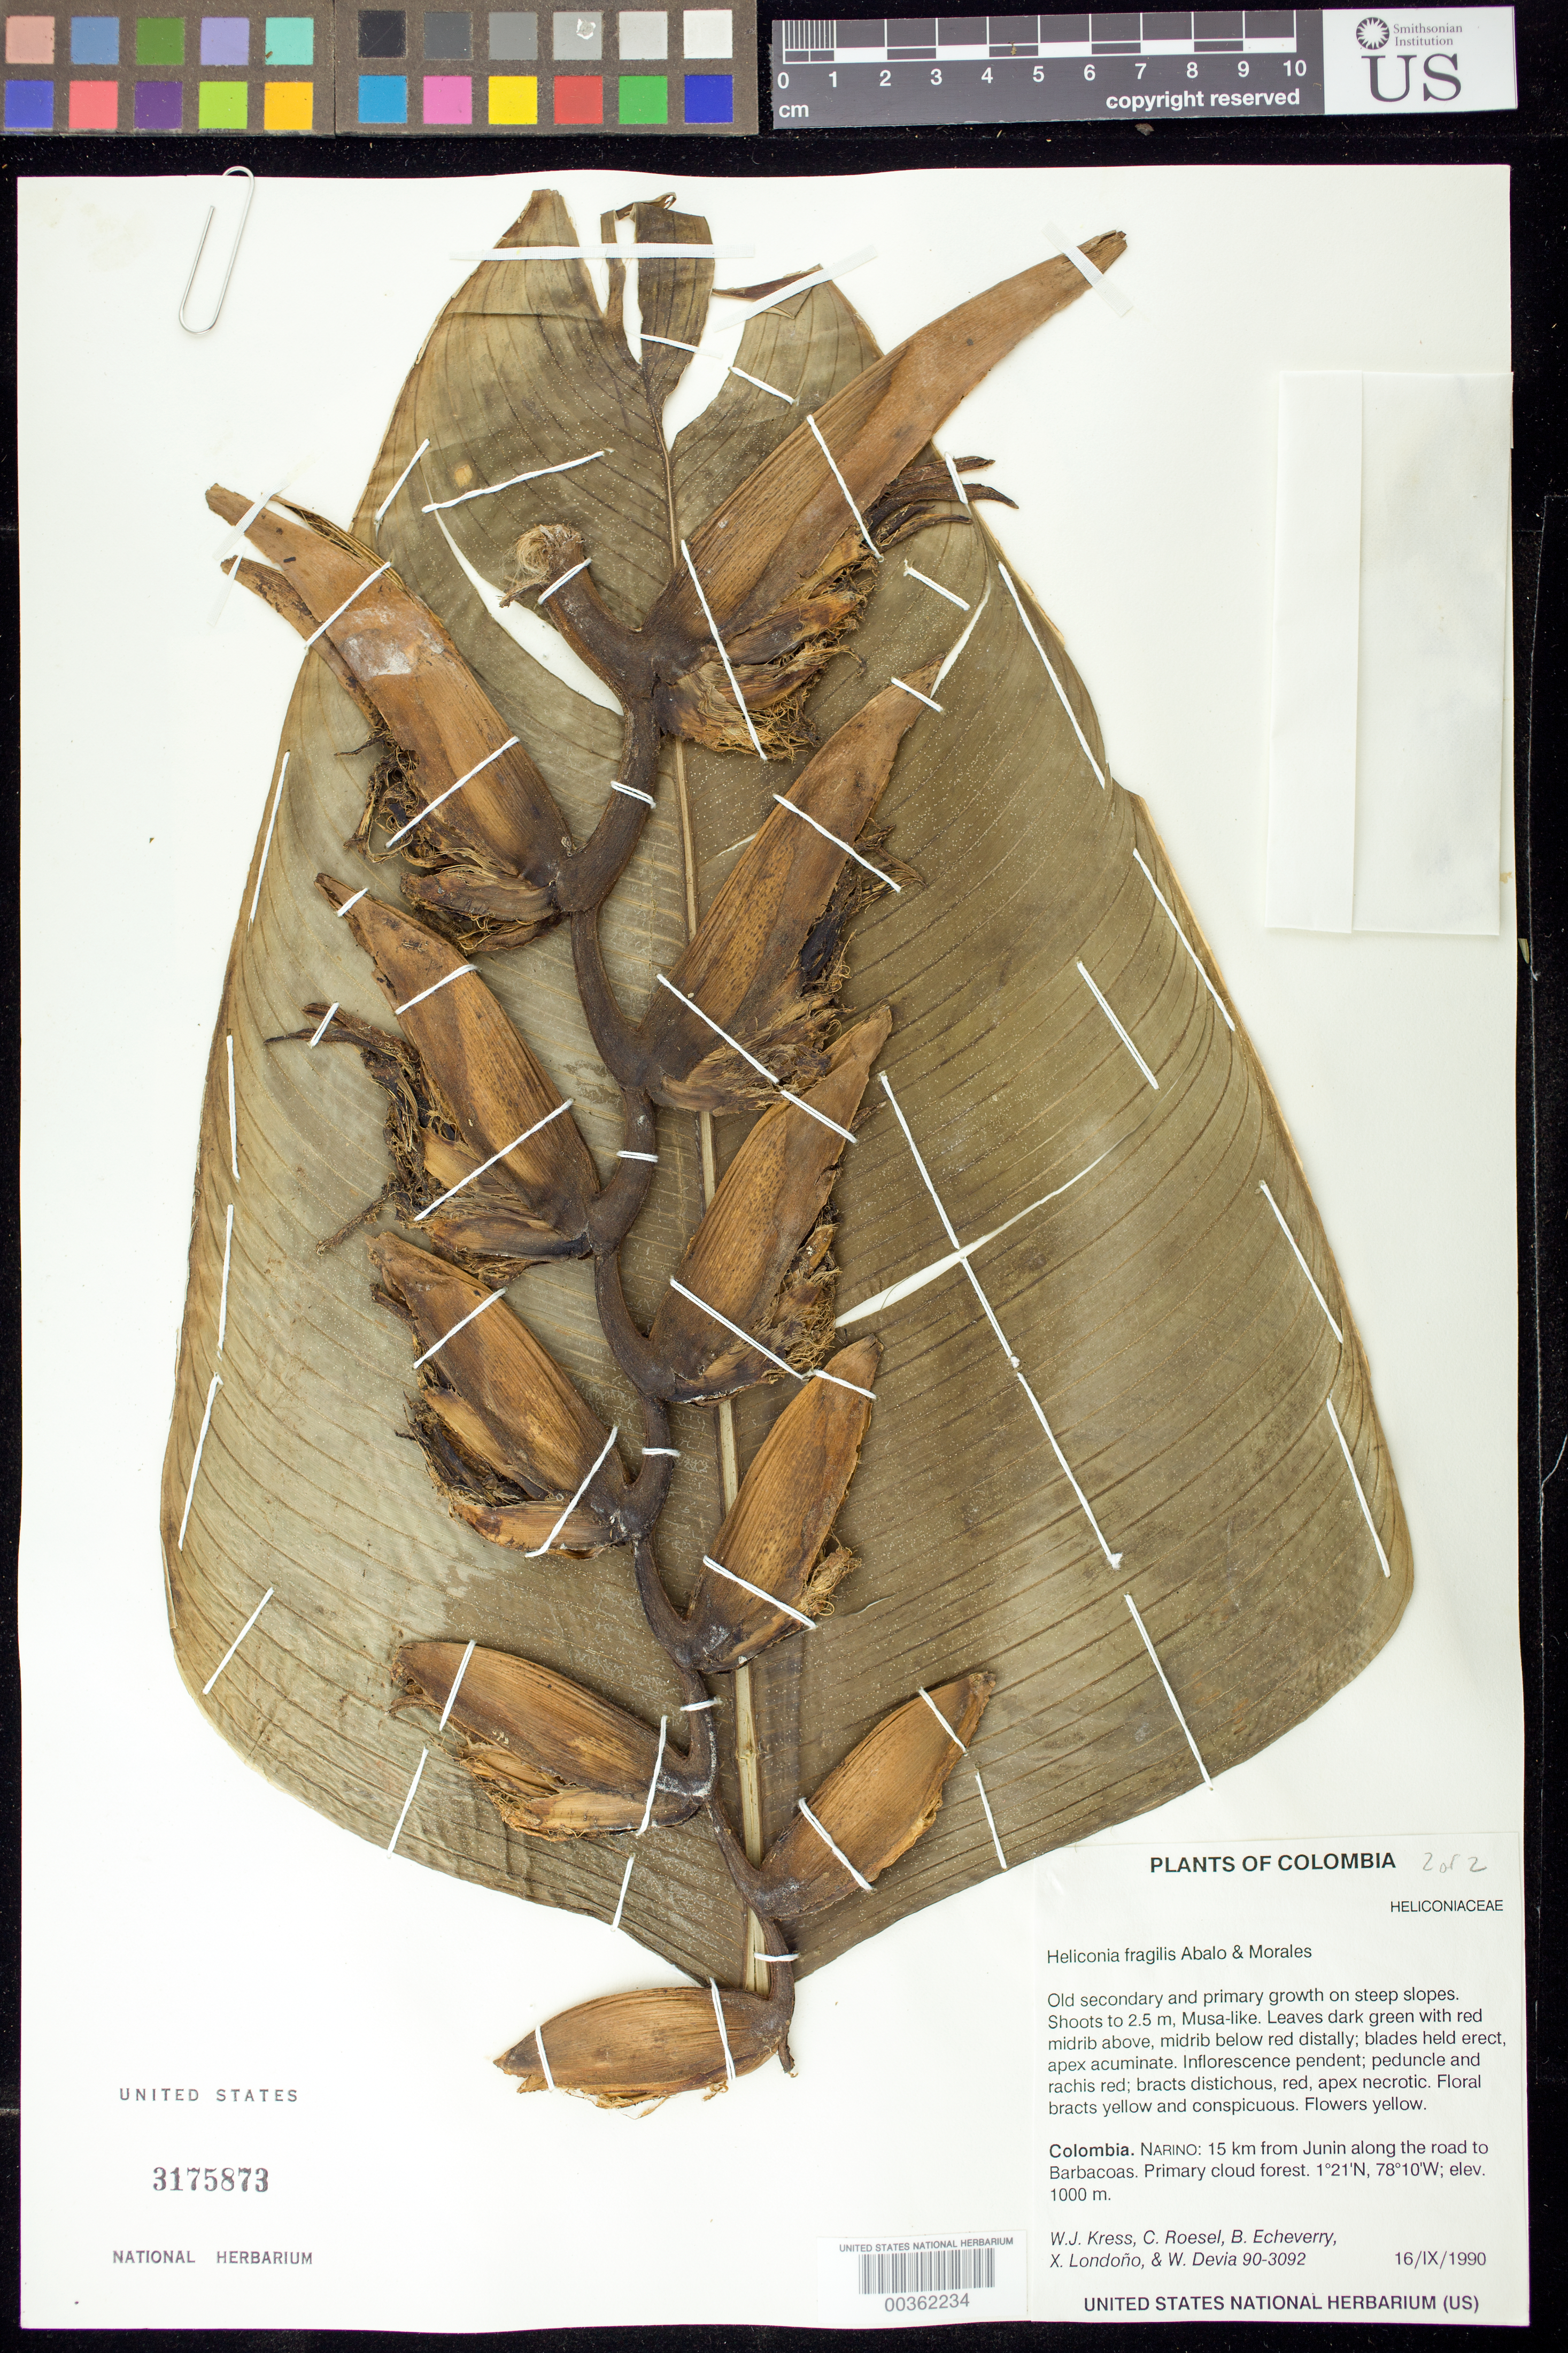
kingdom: Plantae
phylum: Tracheophyta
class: Liliopsida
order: Zingiberales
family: Heliconiaceae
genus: Heliconia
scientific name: Heliconia fragilis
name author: Abalo & G. Morales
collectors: W. J. Kress, C. S. Roesel, B. Echeverry, X. Londoño & W. Devia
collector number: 90-3092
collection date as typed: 16 Sep 1990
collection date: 1990-09-16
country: Colombia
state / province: Nariño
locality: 12 km from Junin along road to Barbacoas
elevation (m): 1000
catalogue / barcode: US 3175873